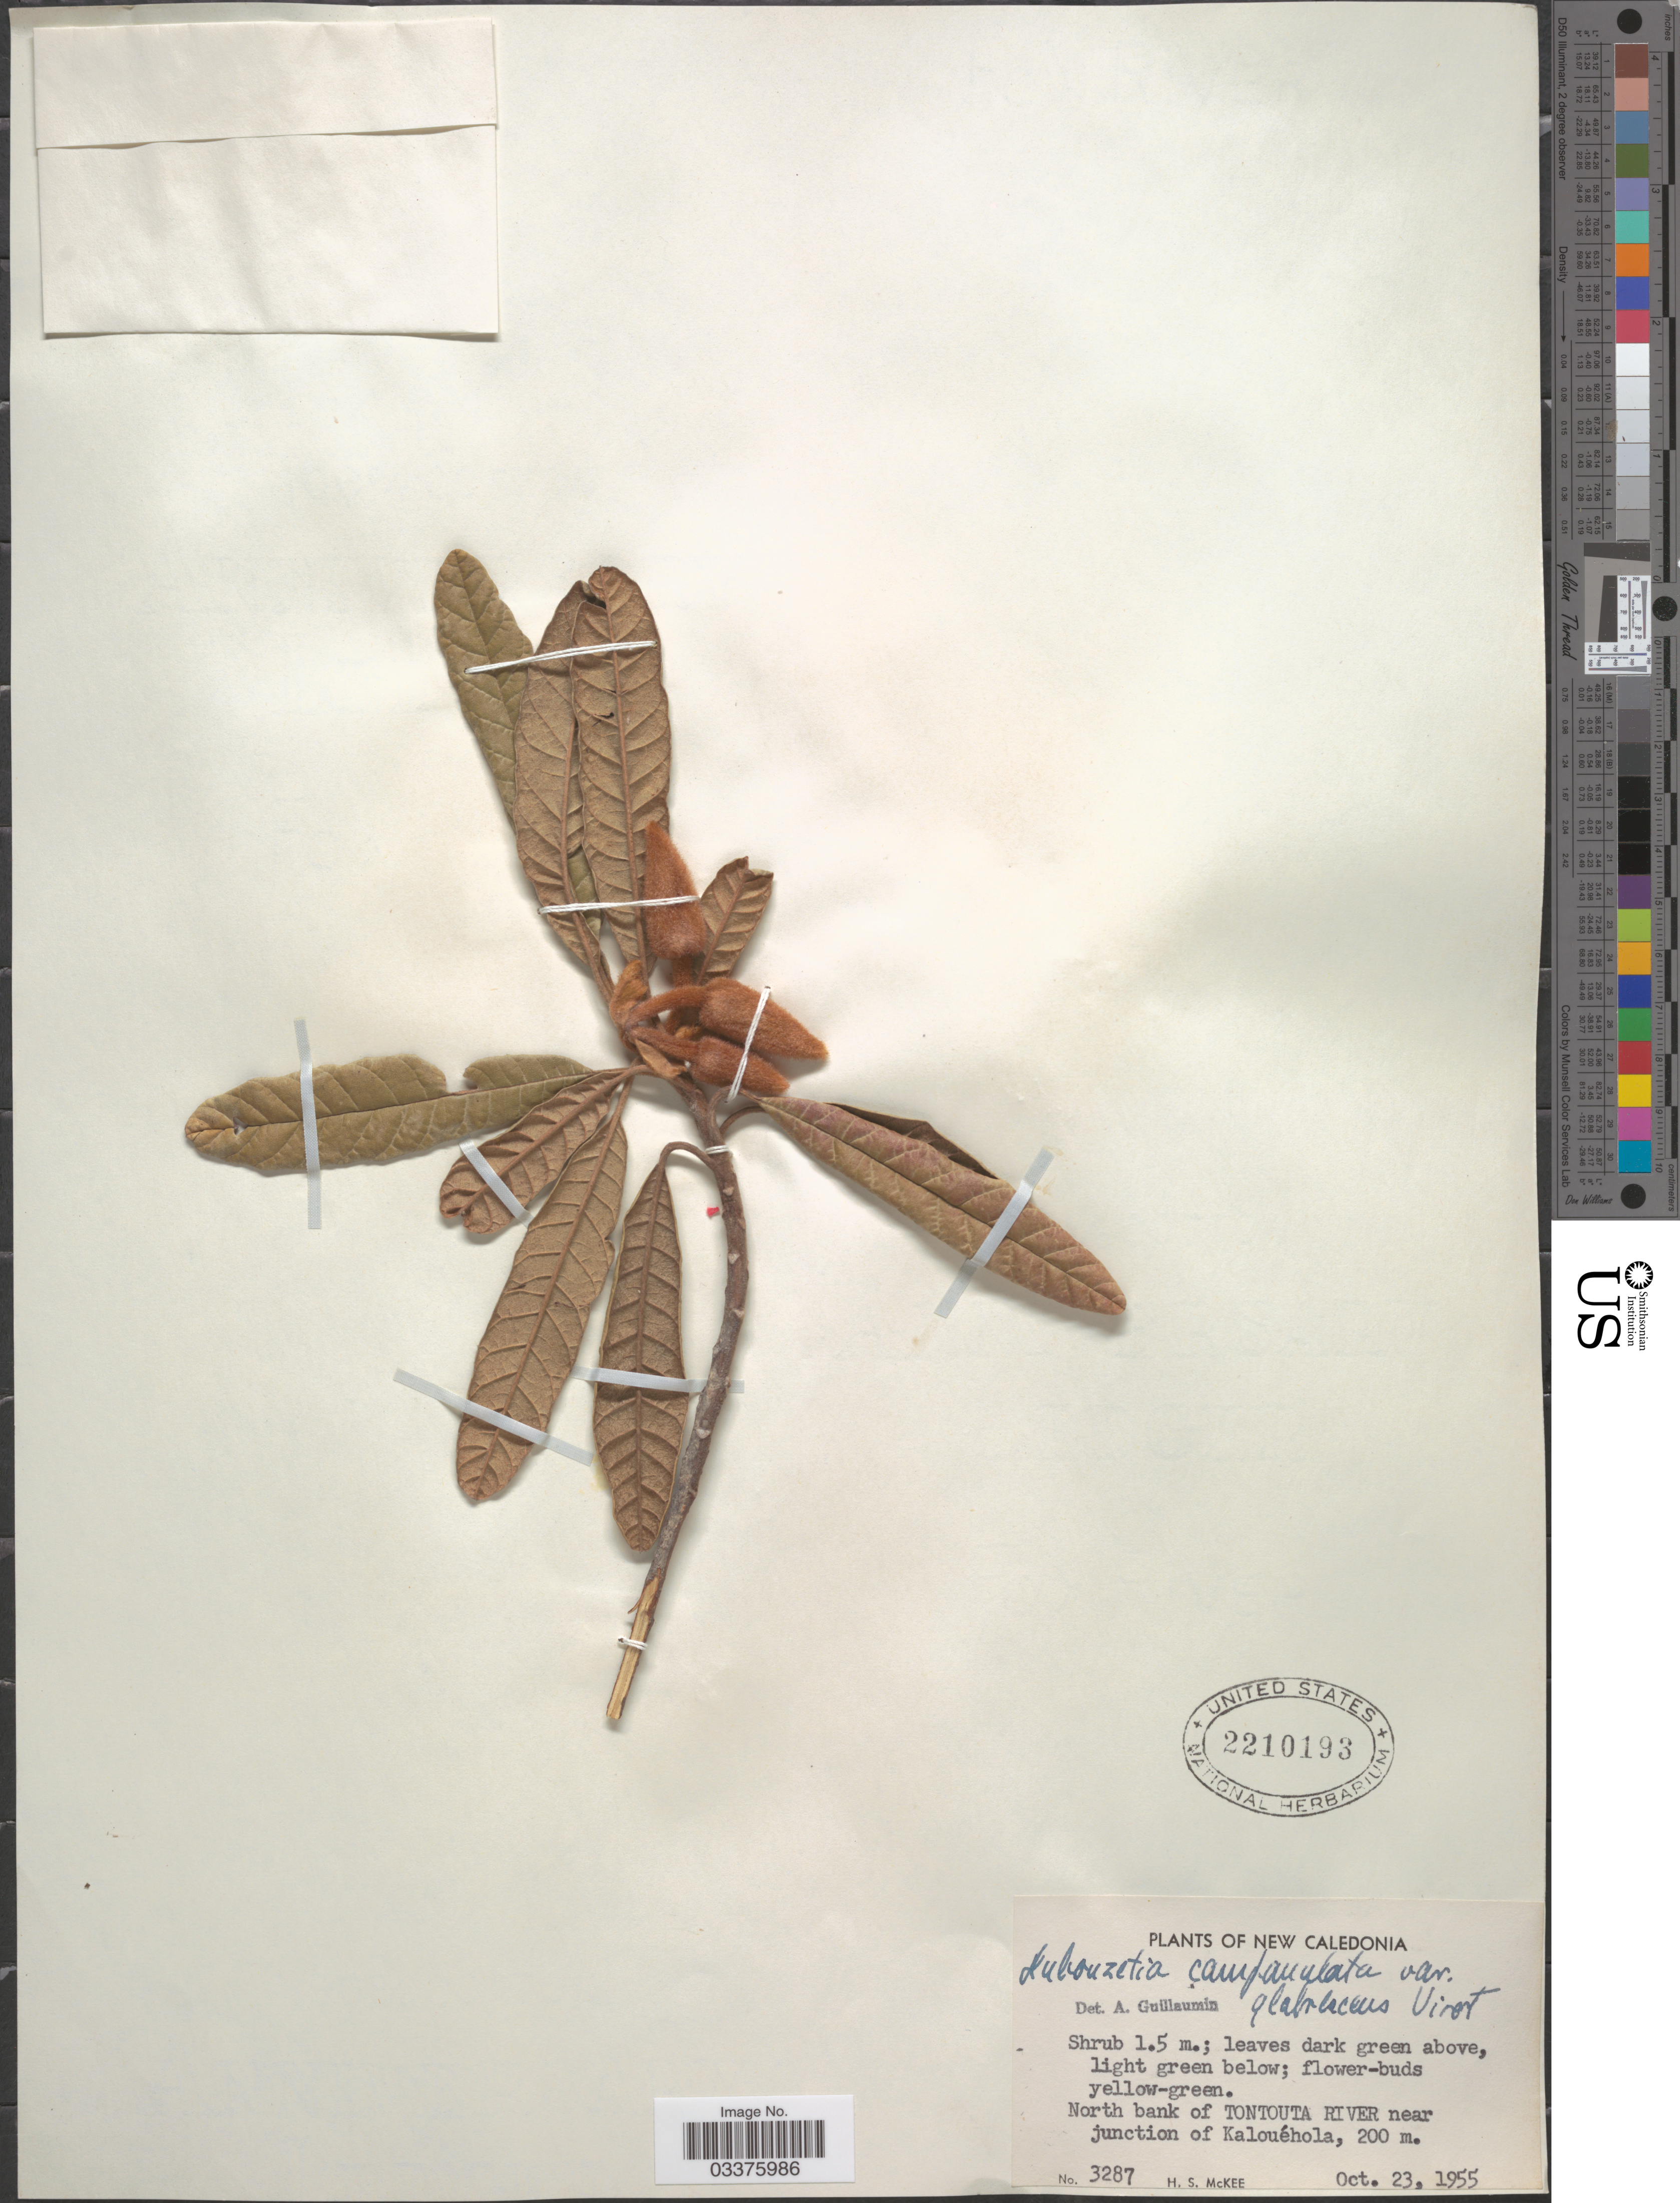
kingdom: Plantae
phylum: Tracheophyta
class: Magnoliopsida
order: Oxalidales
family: Elaeocarpaceae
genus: Dubouzetia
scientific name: Dubouzetia campanulata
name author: Pancher ex Brongn. & Gris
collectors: H. S. McKee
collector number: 3287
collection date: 1955-10-23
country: New Caledonia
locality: North bank of Tontouta River near junction of Kalouéhola.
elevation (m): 200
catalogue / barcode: US 2210193